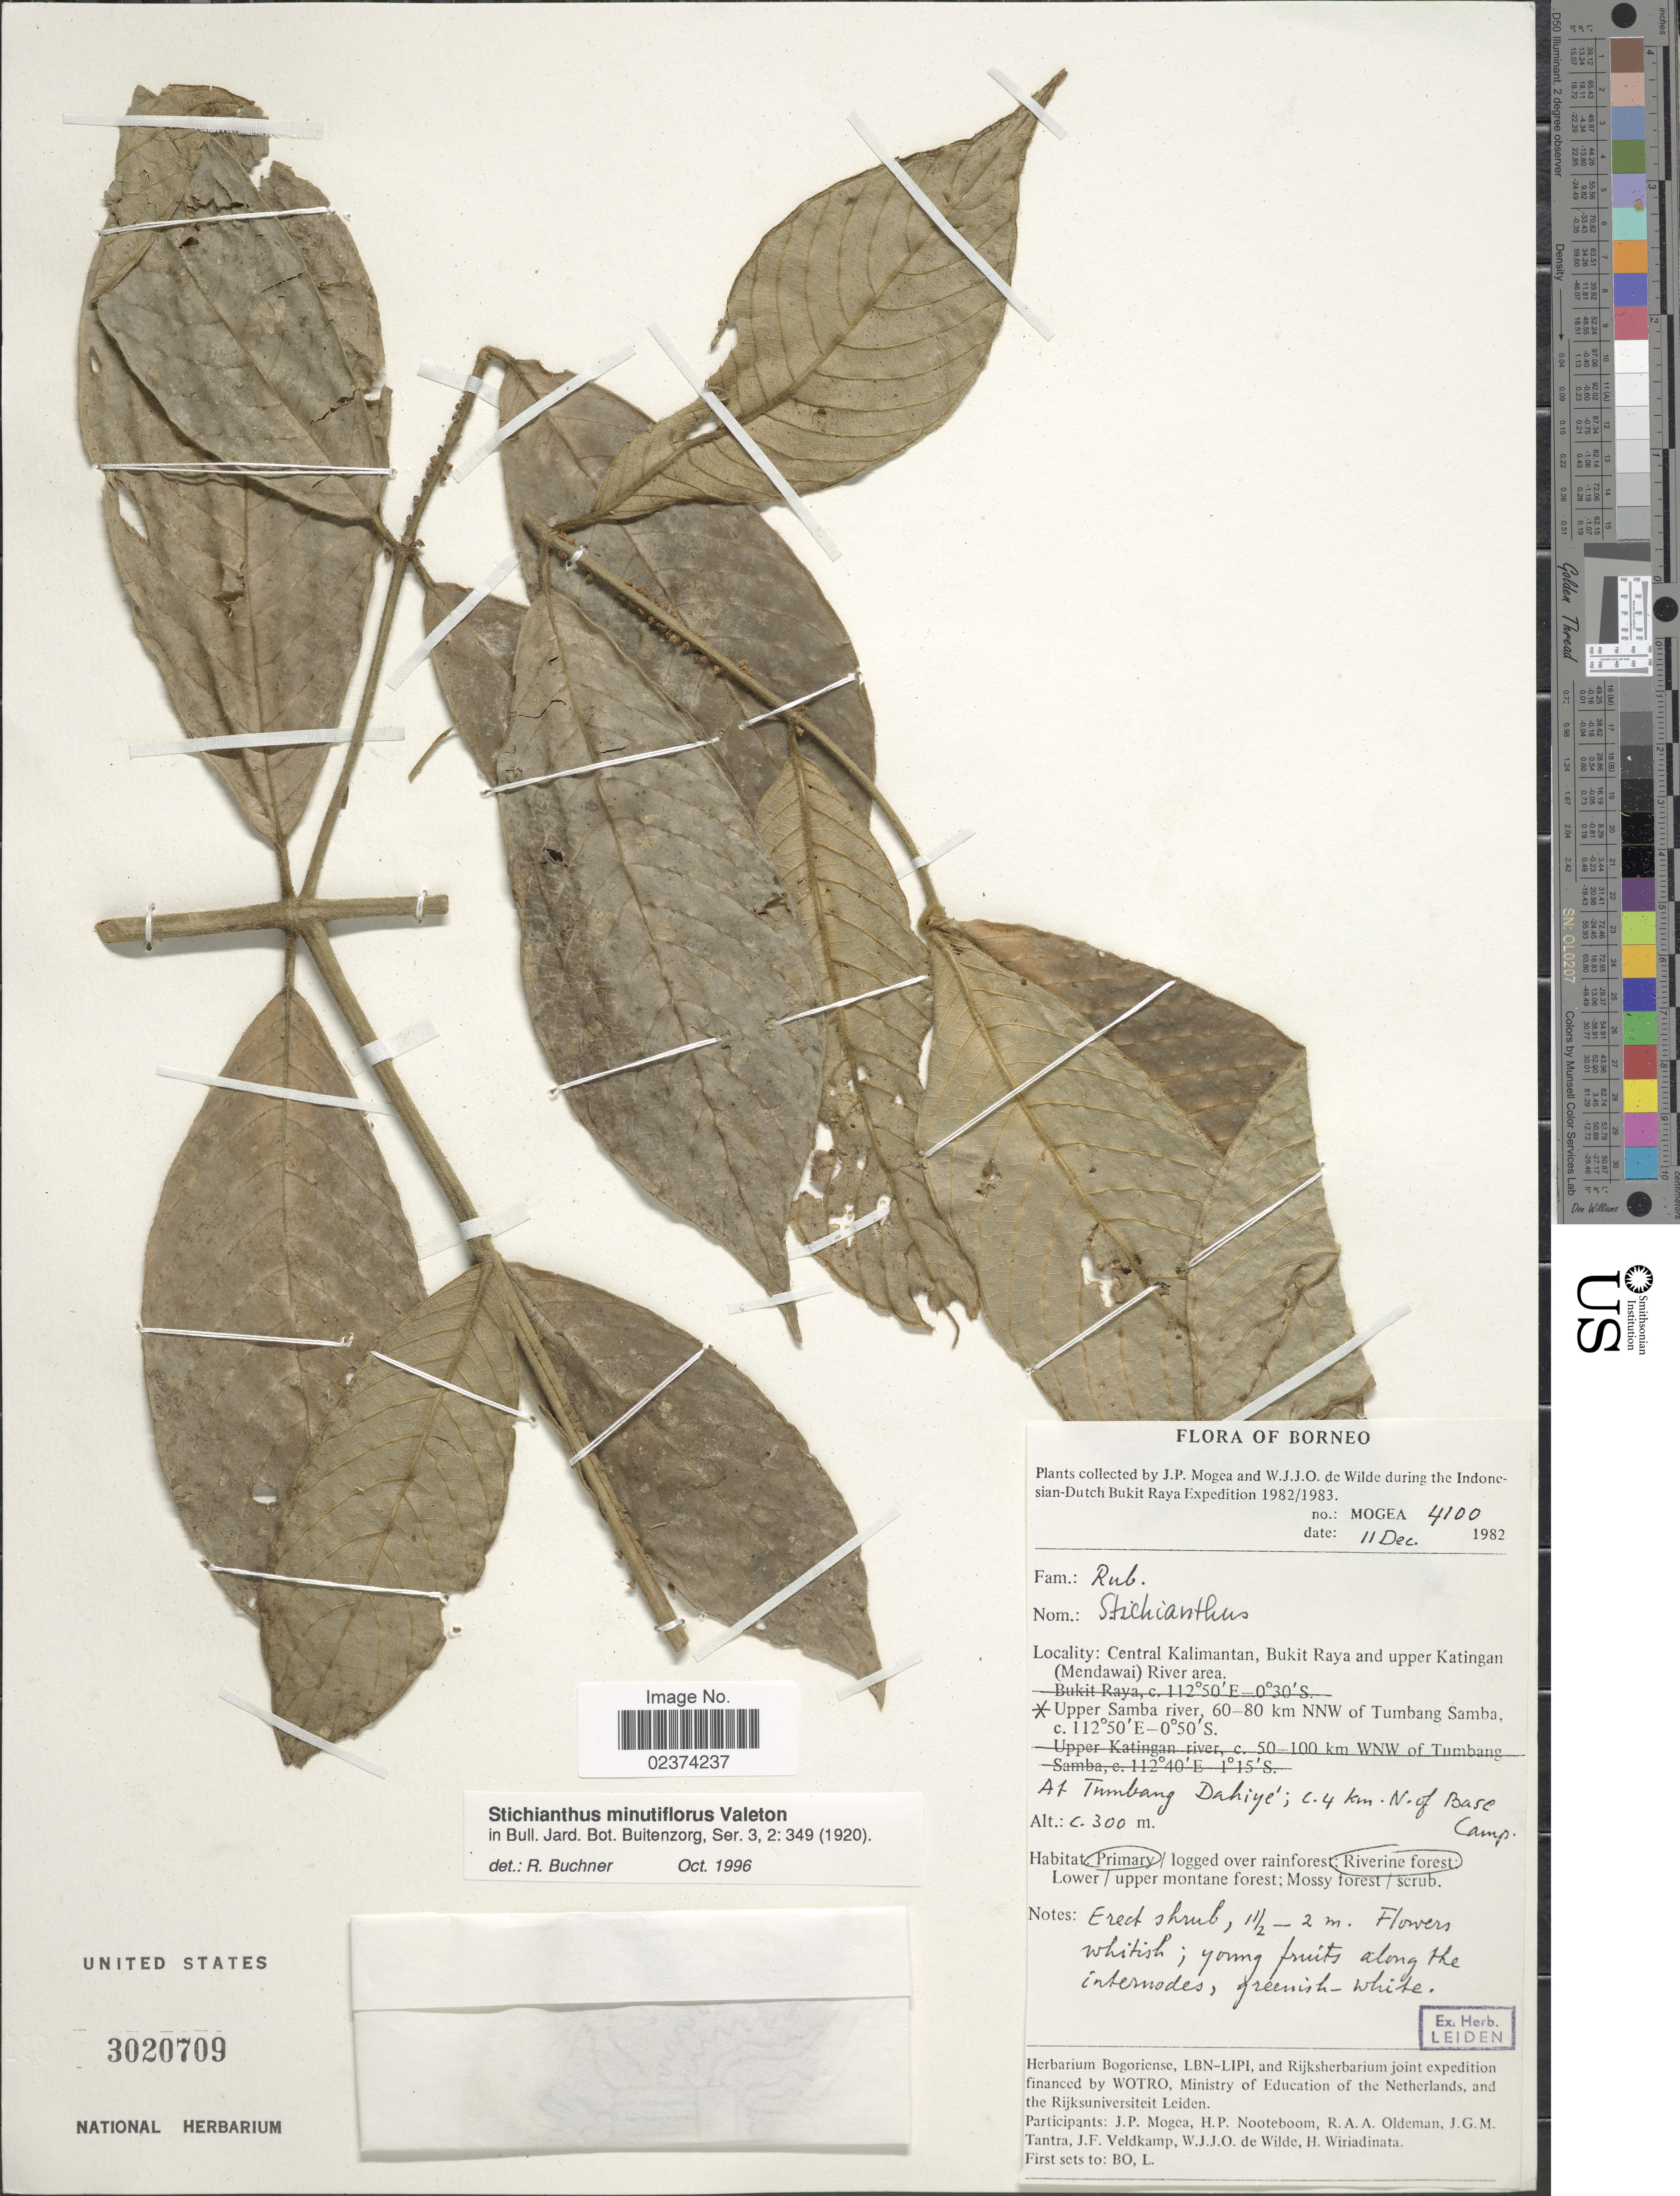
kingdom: Plantae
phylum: Tracheophyta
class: Magnoliopsida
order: Gentianales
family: Rubiaceae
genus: Stichianthus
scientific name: Stichianthus sp.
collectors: J. Mogea & W. J. de Wilde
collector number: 4100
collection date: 1982-12-11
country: Indonesia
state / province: Kalimantan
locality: Borneo. Central Kalimantan, Bukit Raya and upper Katingan (Mendawai) River area. Upper Samba river, 60-80 km NNW of Tumbang Samba. At Tumbang Dahiyé; c. 4 km. N. of Base Camp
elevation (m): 300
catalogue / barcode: US 3020709